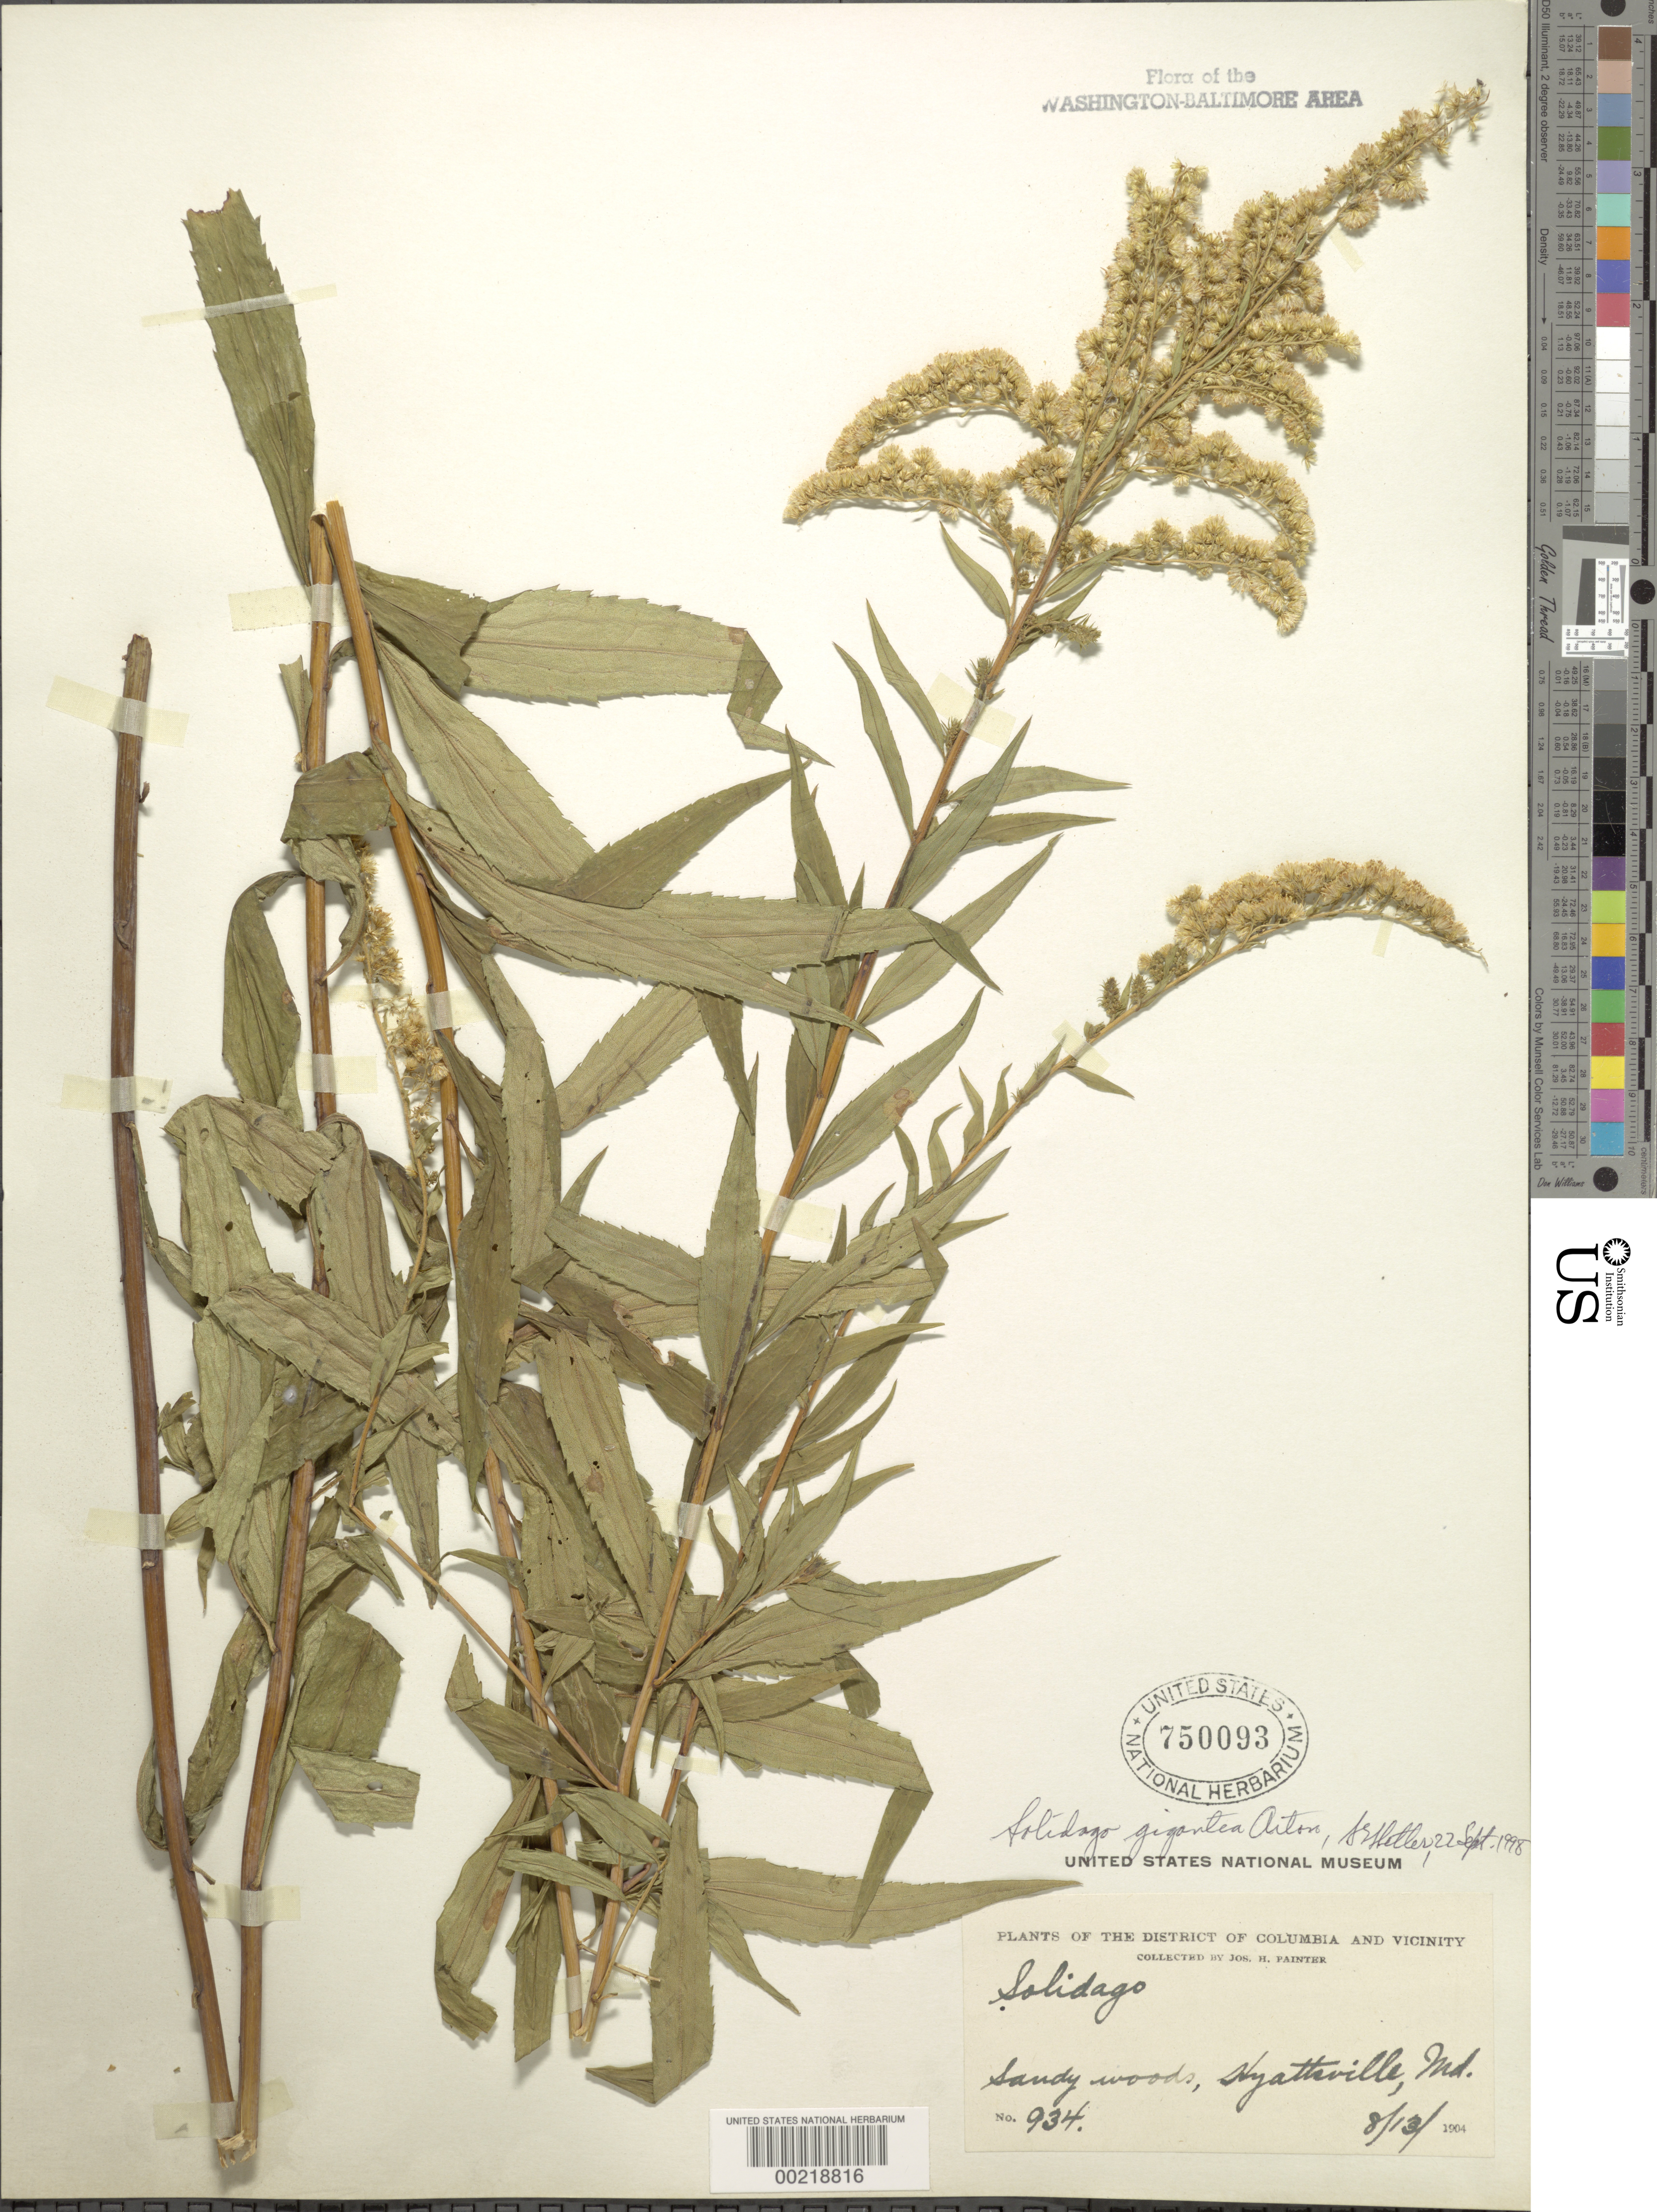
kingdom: Plantae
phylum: Tracheophyta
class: Magnoliopsida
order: Asterales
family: Asteraceae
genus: Solidago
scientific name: Solidago gigantea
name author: Aiton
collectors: J. H. Painter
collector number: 934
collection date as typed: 13 Aug 1904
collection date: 1904-08-13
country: United States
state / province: Maryland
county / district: Prince George's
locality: Hyattsville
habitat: Sandy woods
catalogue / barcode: US 750093